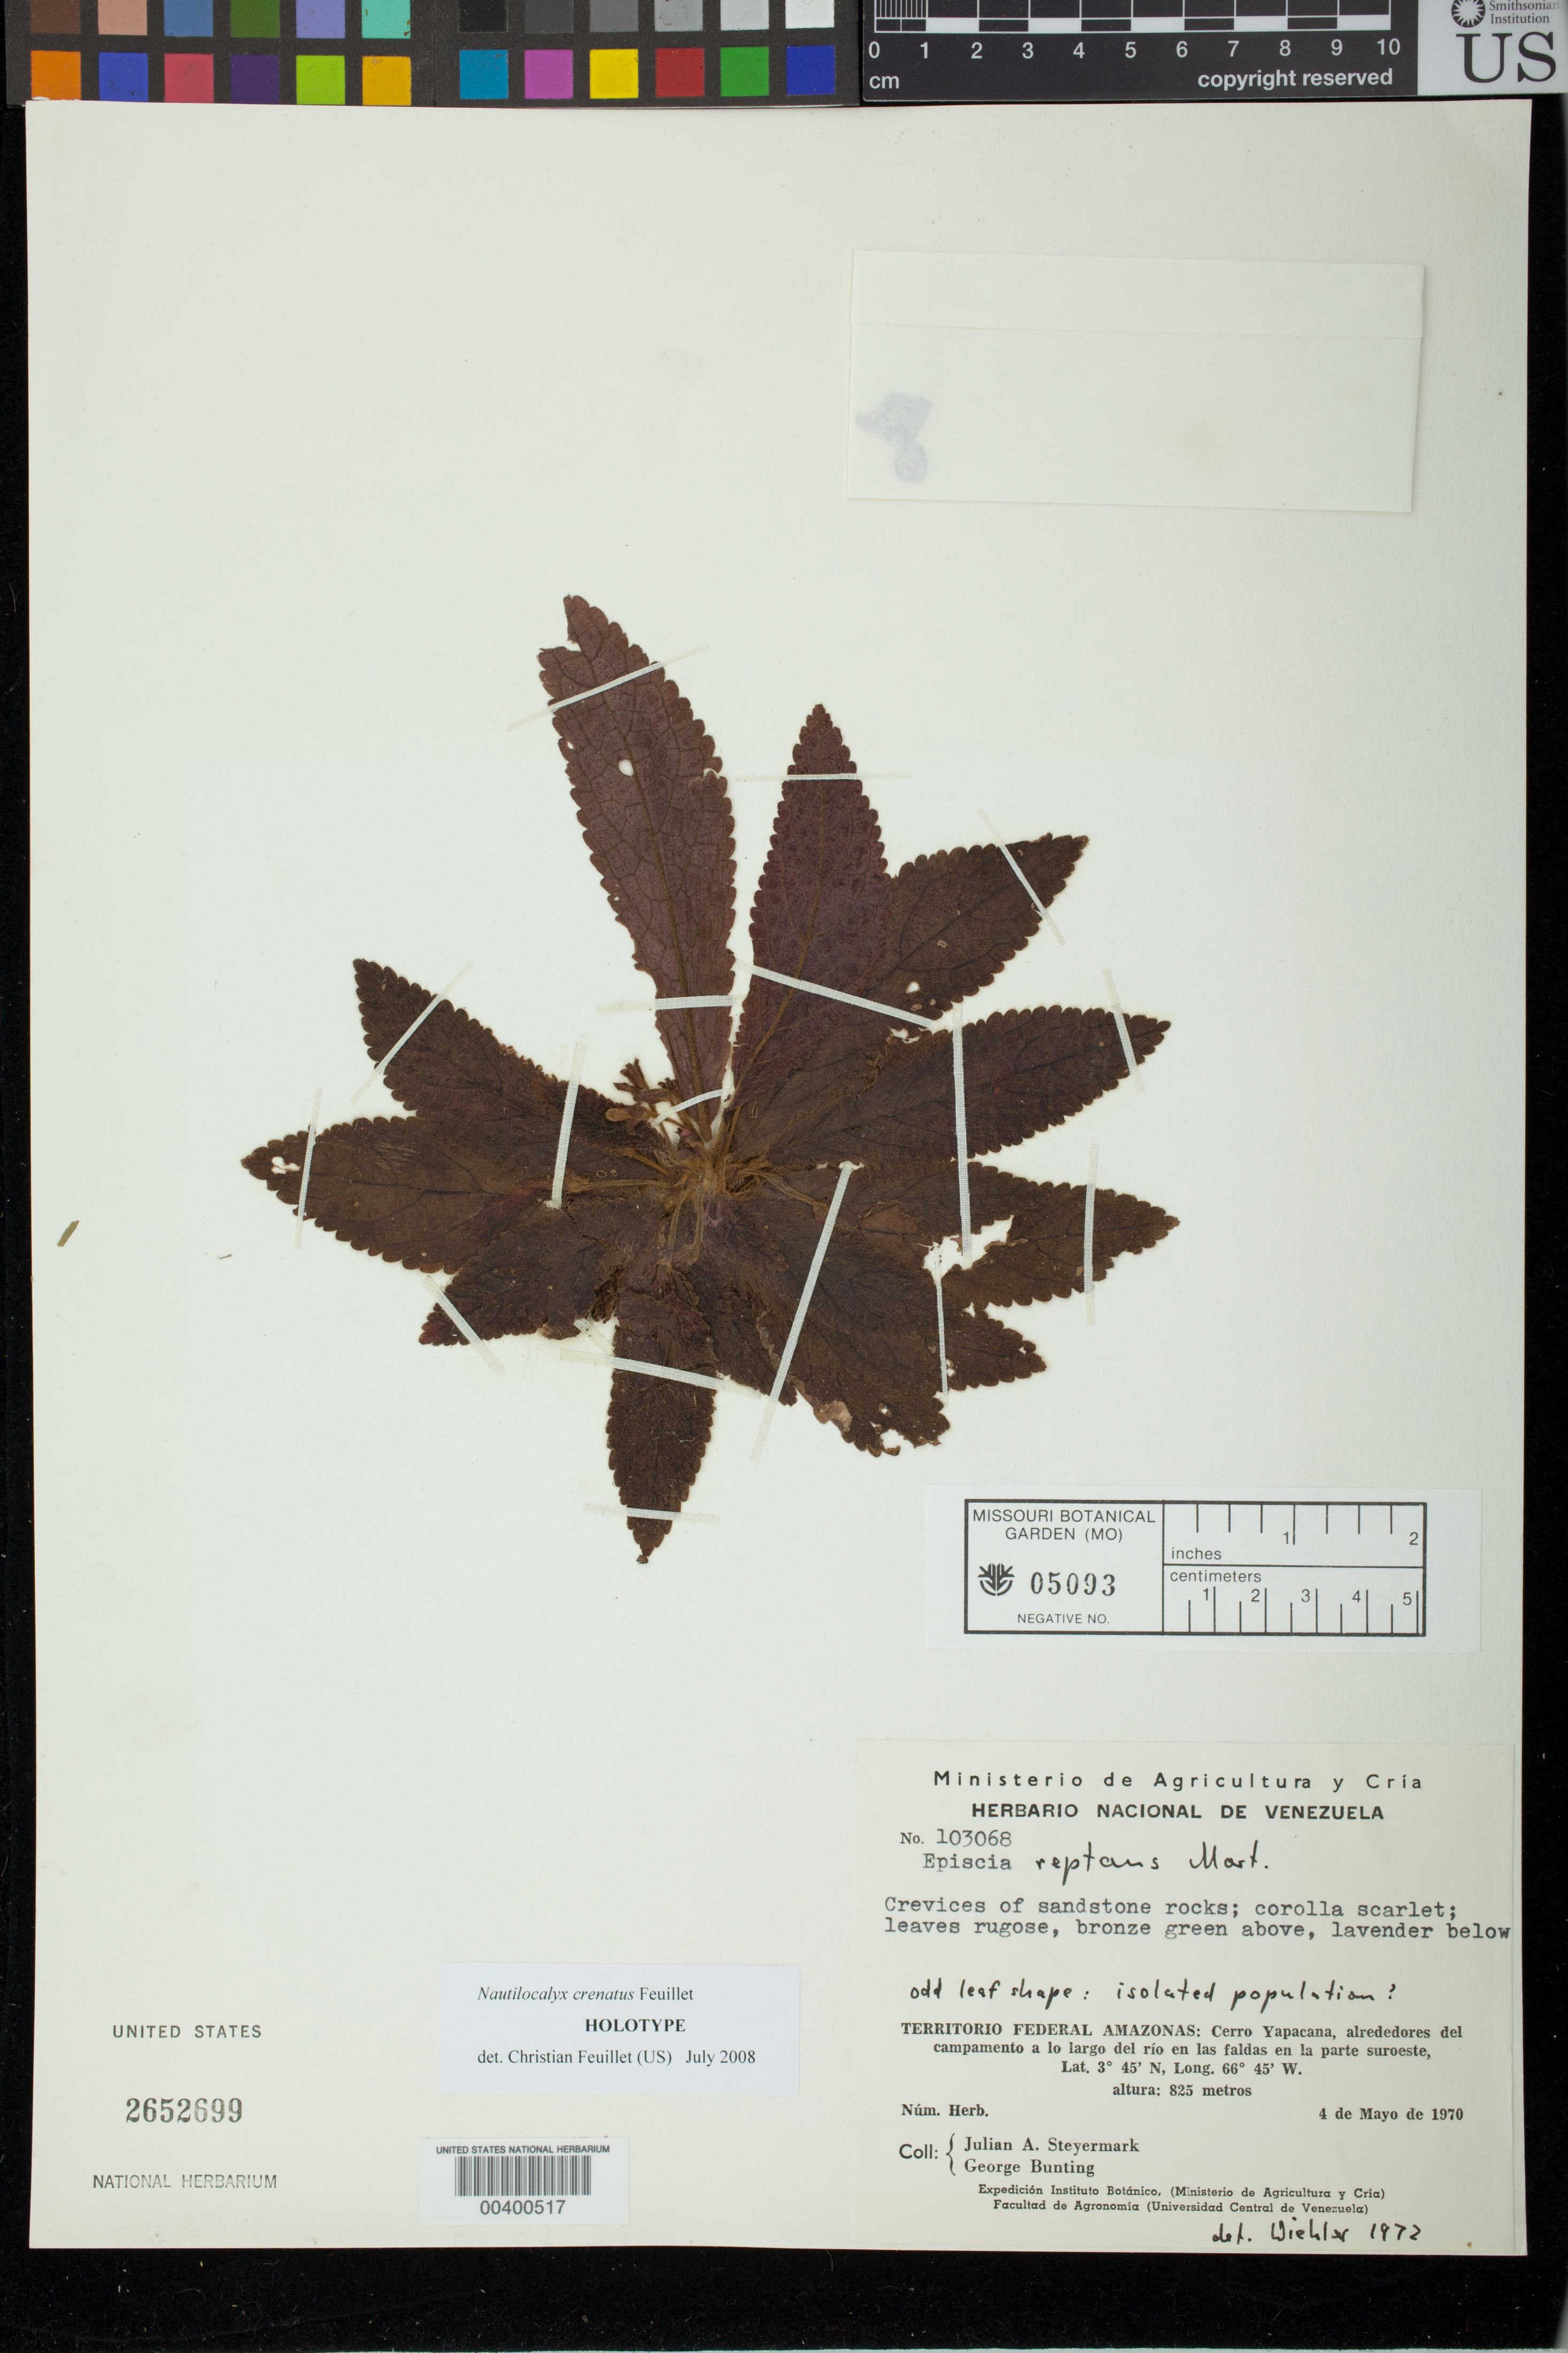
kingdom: Plantae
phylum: Tracheophyta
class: Magnoliopsida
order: Lamiales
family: Gesneriaceae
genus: Nautilocalyx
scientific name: Nautilocalyx crenatus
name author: Feuillet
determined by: Feuillet, C.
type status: Holotype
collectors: J. Steyermark & G. S. Bunting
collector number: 103068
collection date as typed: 04 May 1970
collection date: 1970-05-04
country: Venezuela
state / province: Amazonas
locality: Territorio Federal Amazonas: Cerro Yapacana, alrededores del campamento a lo largo del río en las faldas en la parte suroeste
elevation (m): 825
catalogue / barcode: US 2652699